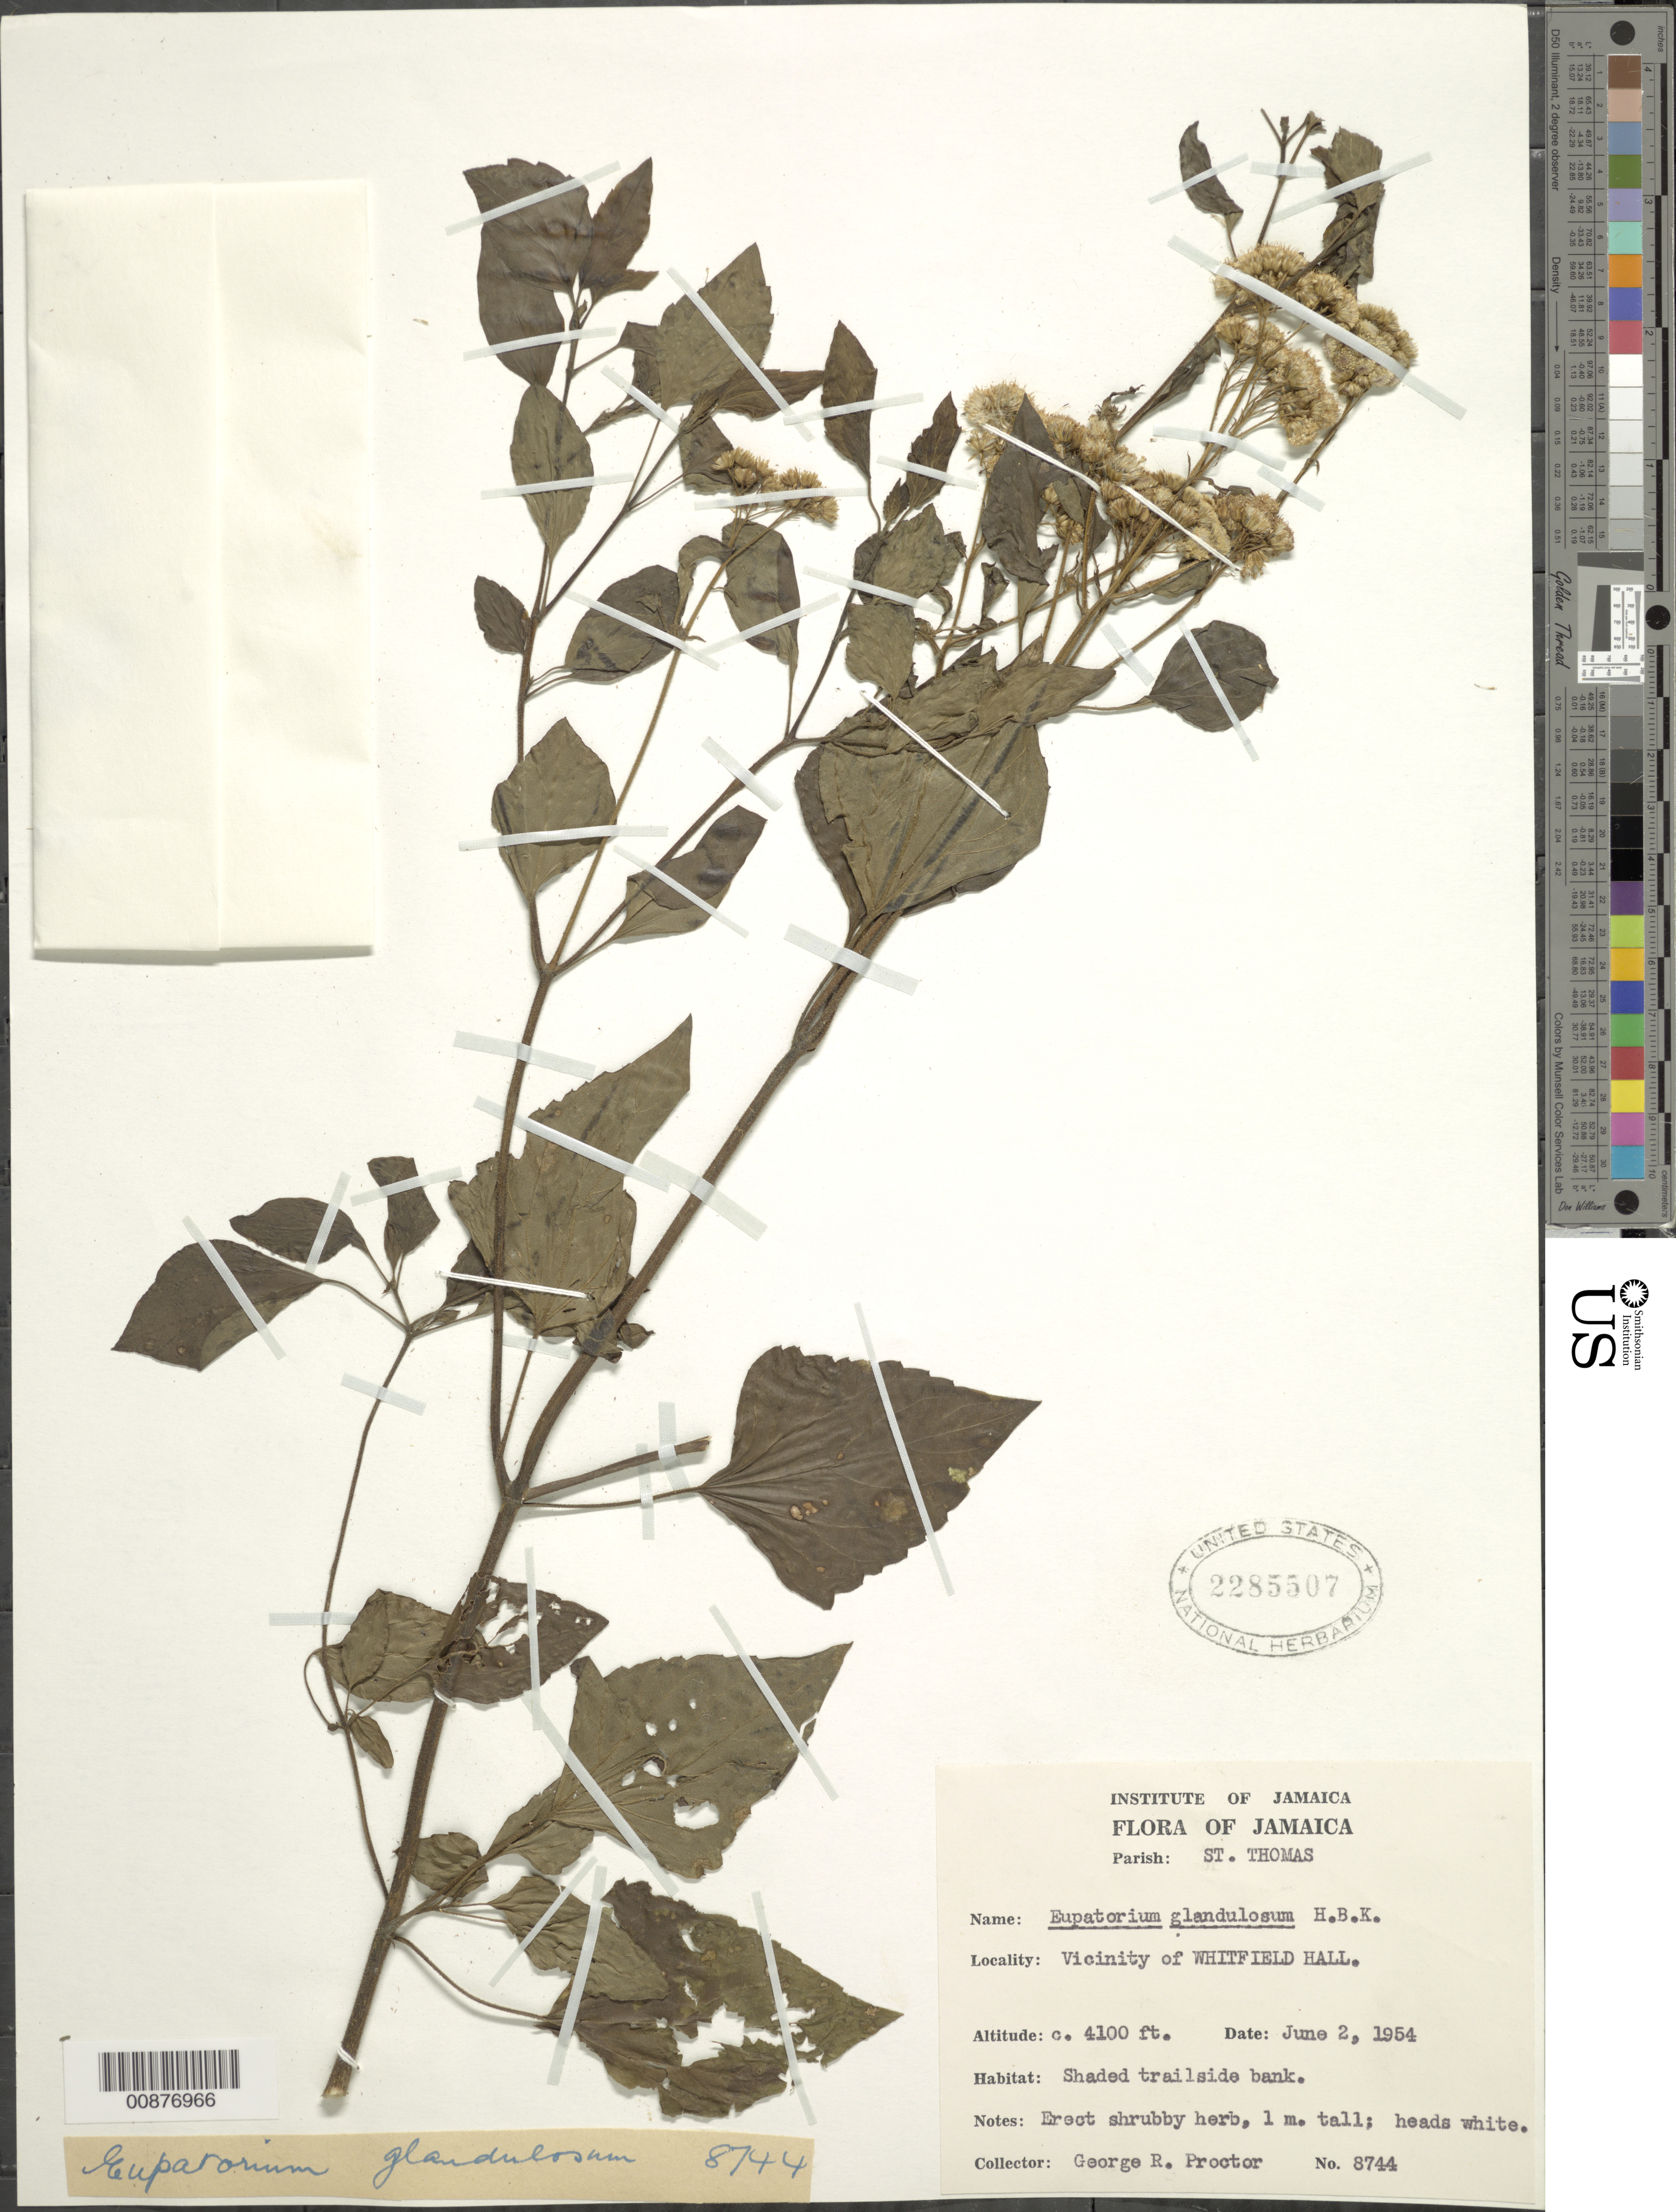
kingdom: Plantae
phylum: Tracheophyta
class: Magnoliopsida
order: Asterales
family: Asteraceae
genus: Ageratina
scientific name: Ageratina adenophora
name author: (Spreng.) R.M. King & H. Rob.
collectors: G. R. Proctor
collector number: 8744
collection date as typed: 02 Jun 1954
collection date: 1954-06-02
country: Jamaica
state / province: Saint Thomas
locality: Vicinity of Whitfield Hall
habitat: Shaded trailside bank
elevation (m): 1250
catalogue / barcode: US 2285507